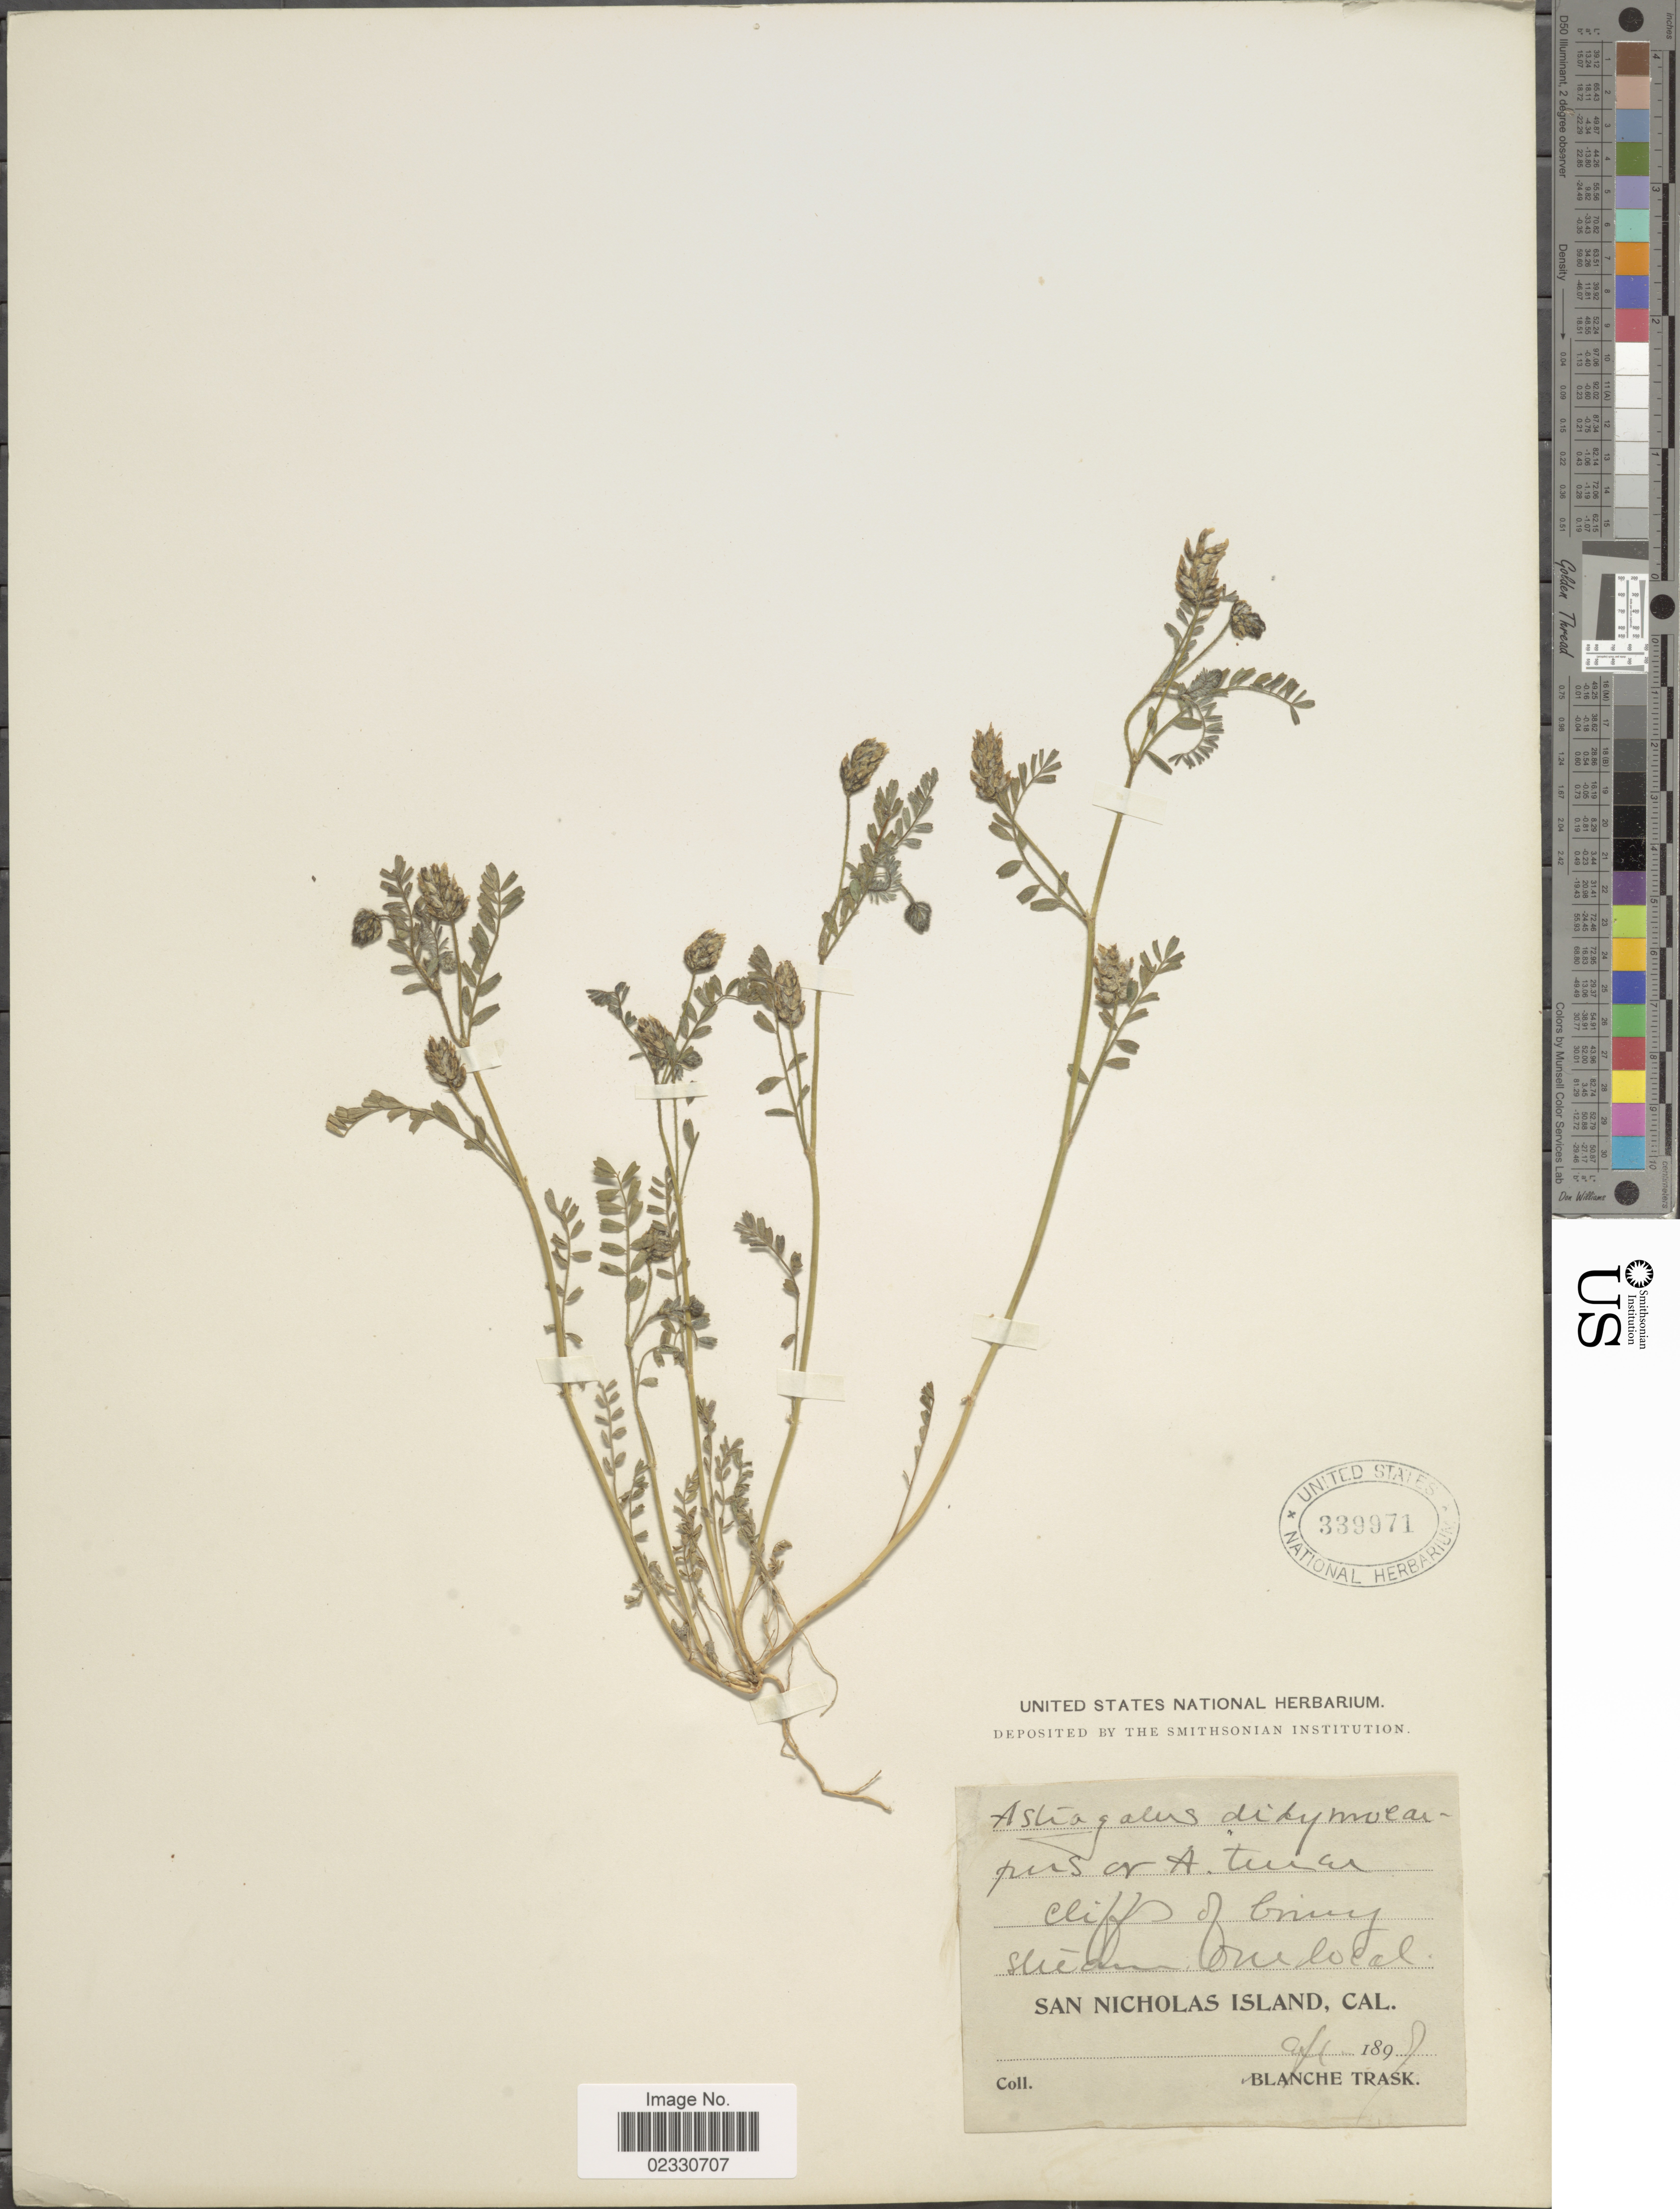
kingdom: Plantae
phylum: Tracheophyta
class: Magnoliopsida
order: Fabales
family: Fabaceae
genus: Astragalus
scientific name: Astragalus didymocarpus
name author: Hook. & Arn.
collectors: B. Trask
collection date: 1897-04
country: United States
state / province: California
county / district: Ventura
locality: Cliffs of briny stream, one local, San Nicholas Island.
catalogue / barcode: US 339971